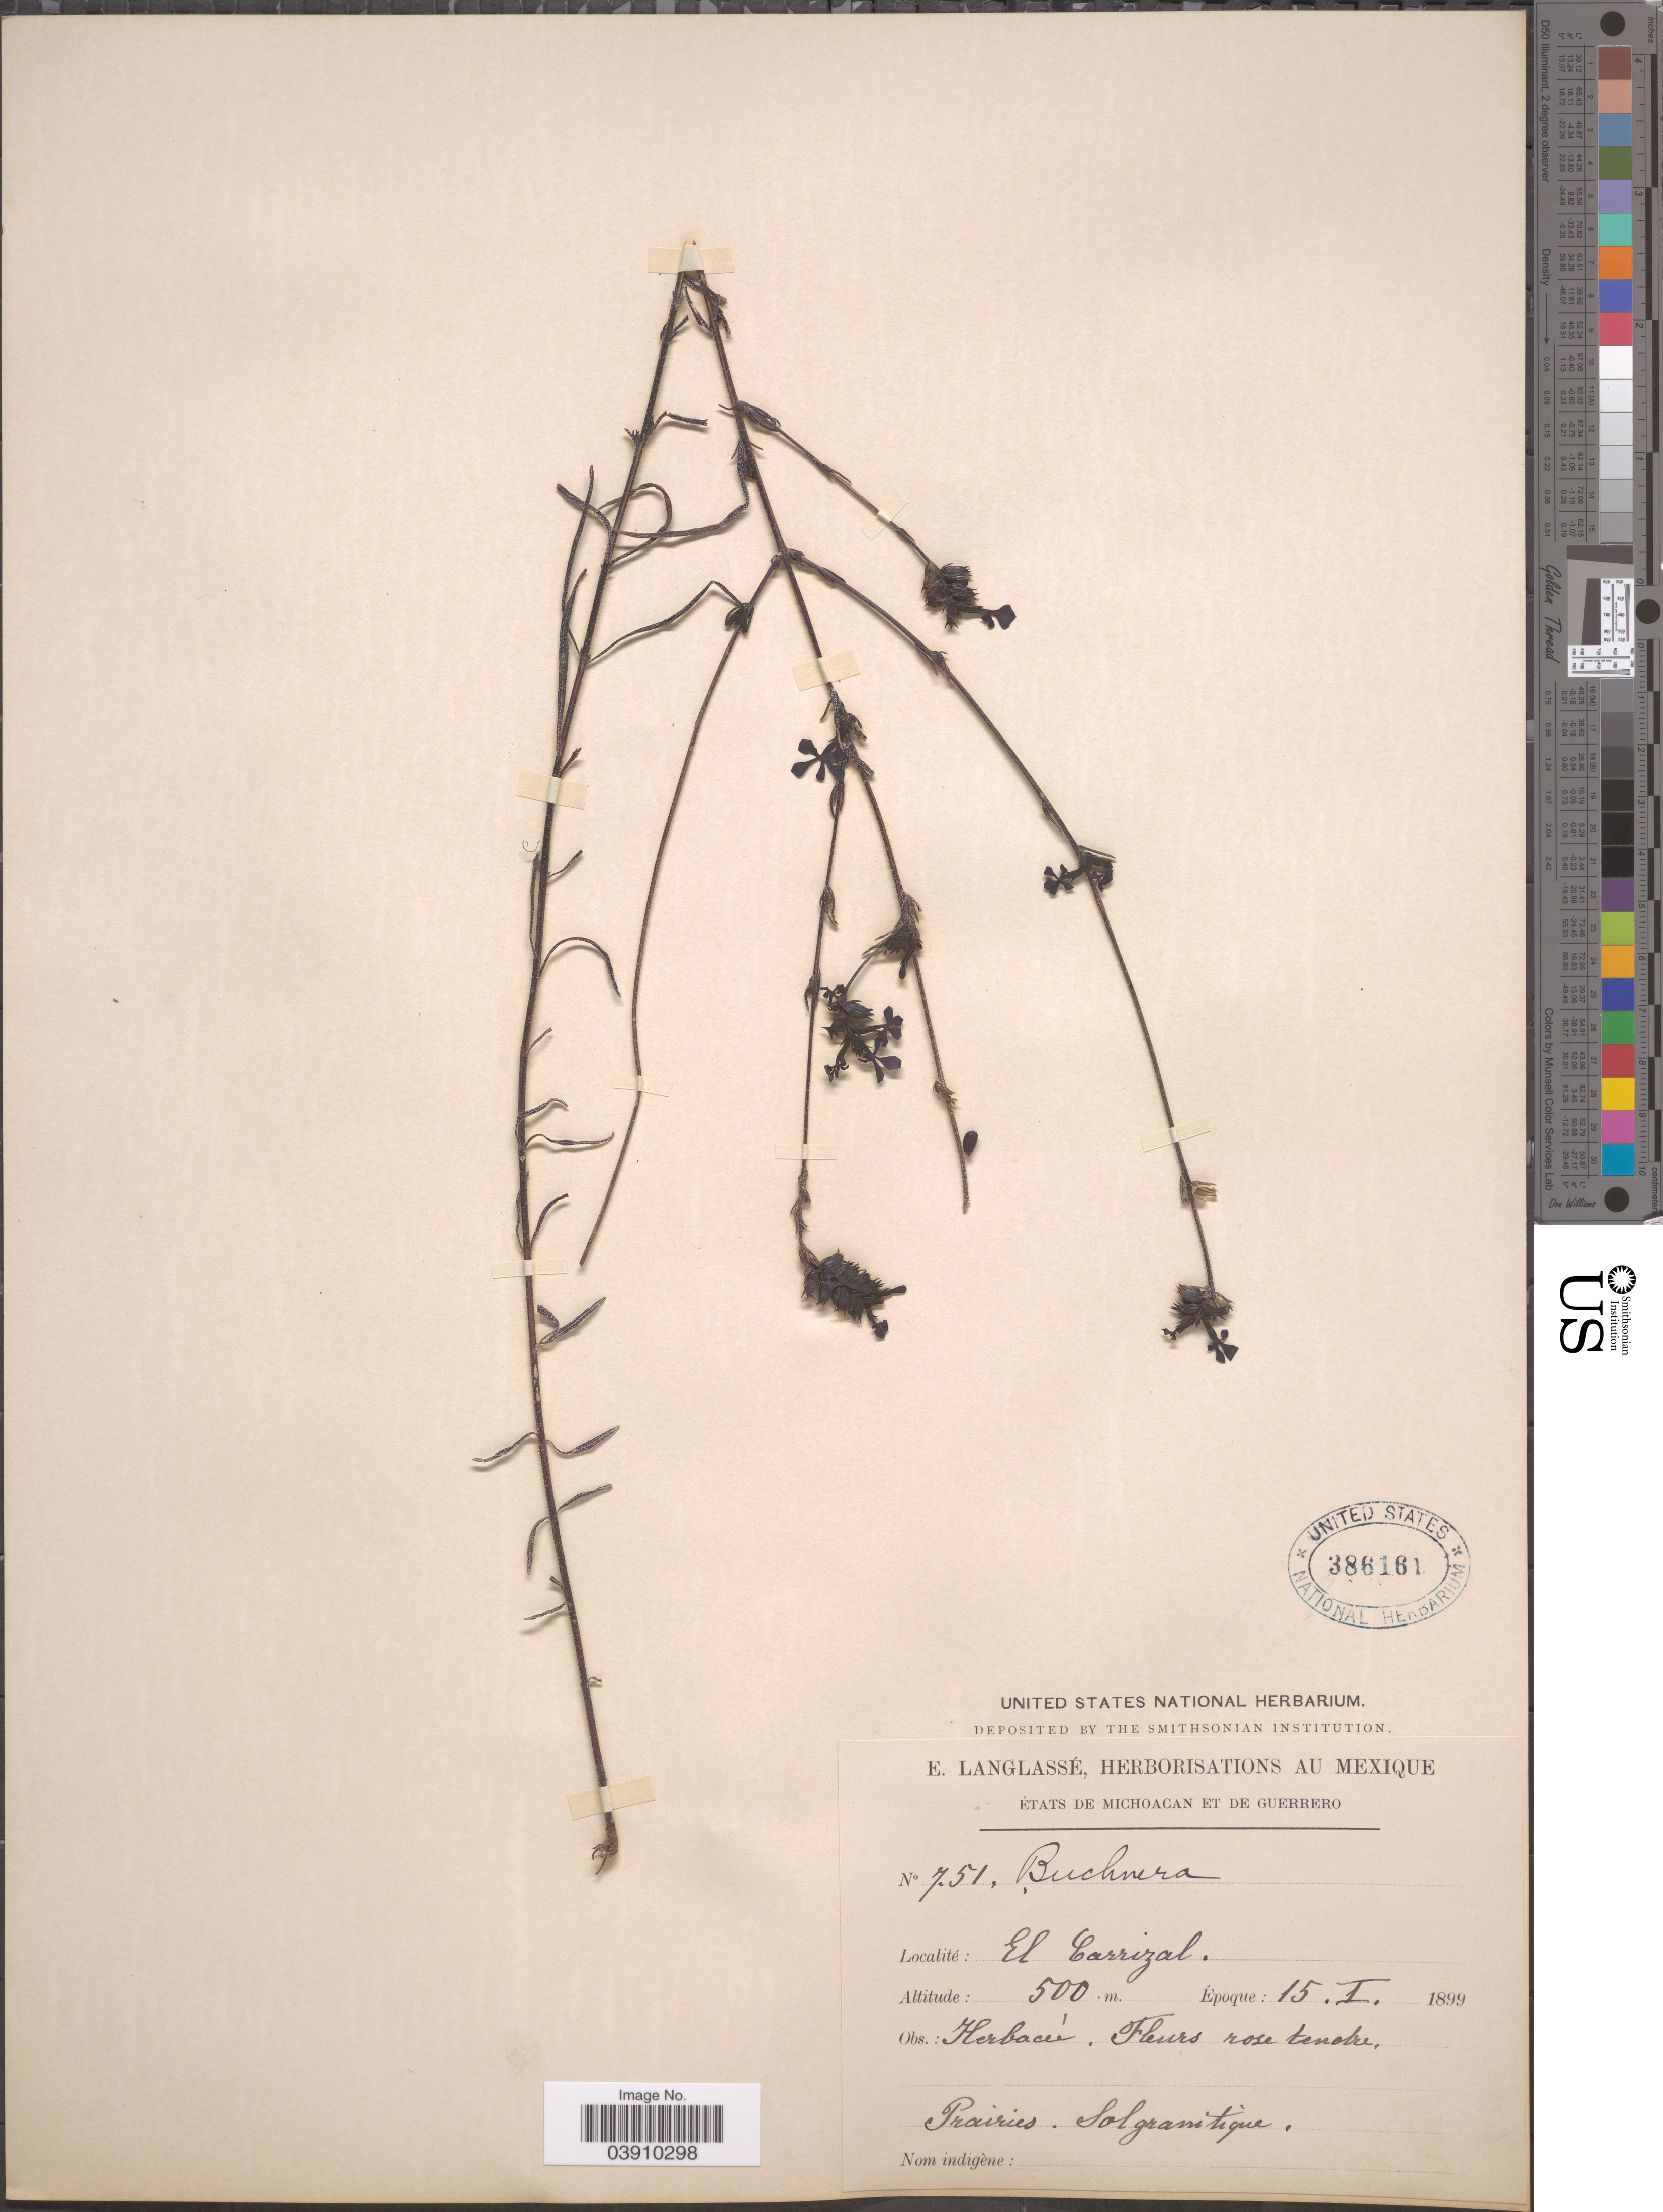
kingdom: Plantae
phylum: Tracheophyta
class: Magnoliopsida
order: Lamiales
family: Orobanchaceae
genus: Buchnera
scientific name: Buchnera pusilla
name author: Kunth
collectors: E. Langlassé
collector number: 751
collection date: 1899-01-15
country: Mexico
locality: États de Michoacan et de Guerrero. El Carrizal.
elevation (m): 500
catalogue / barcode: US 386161